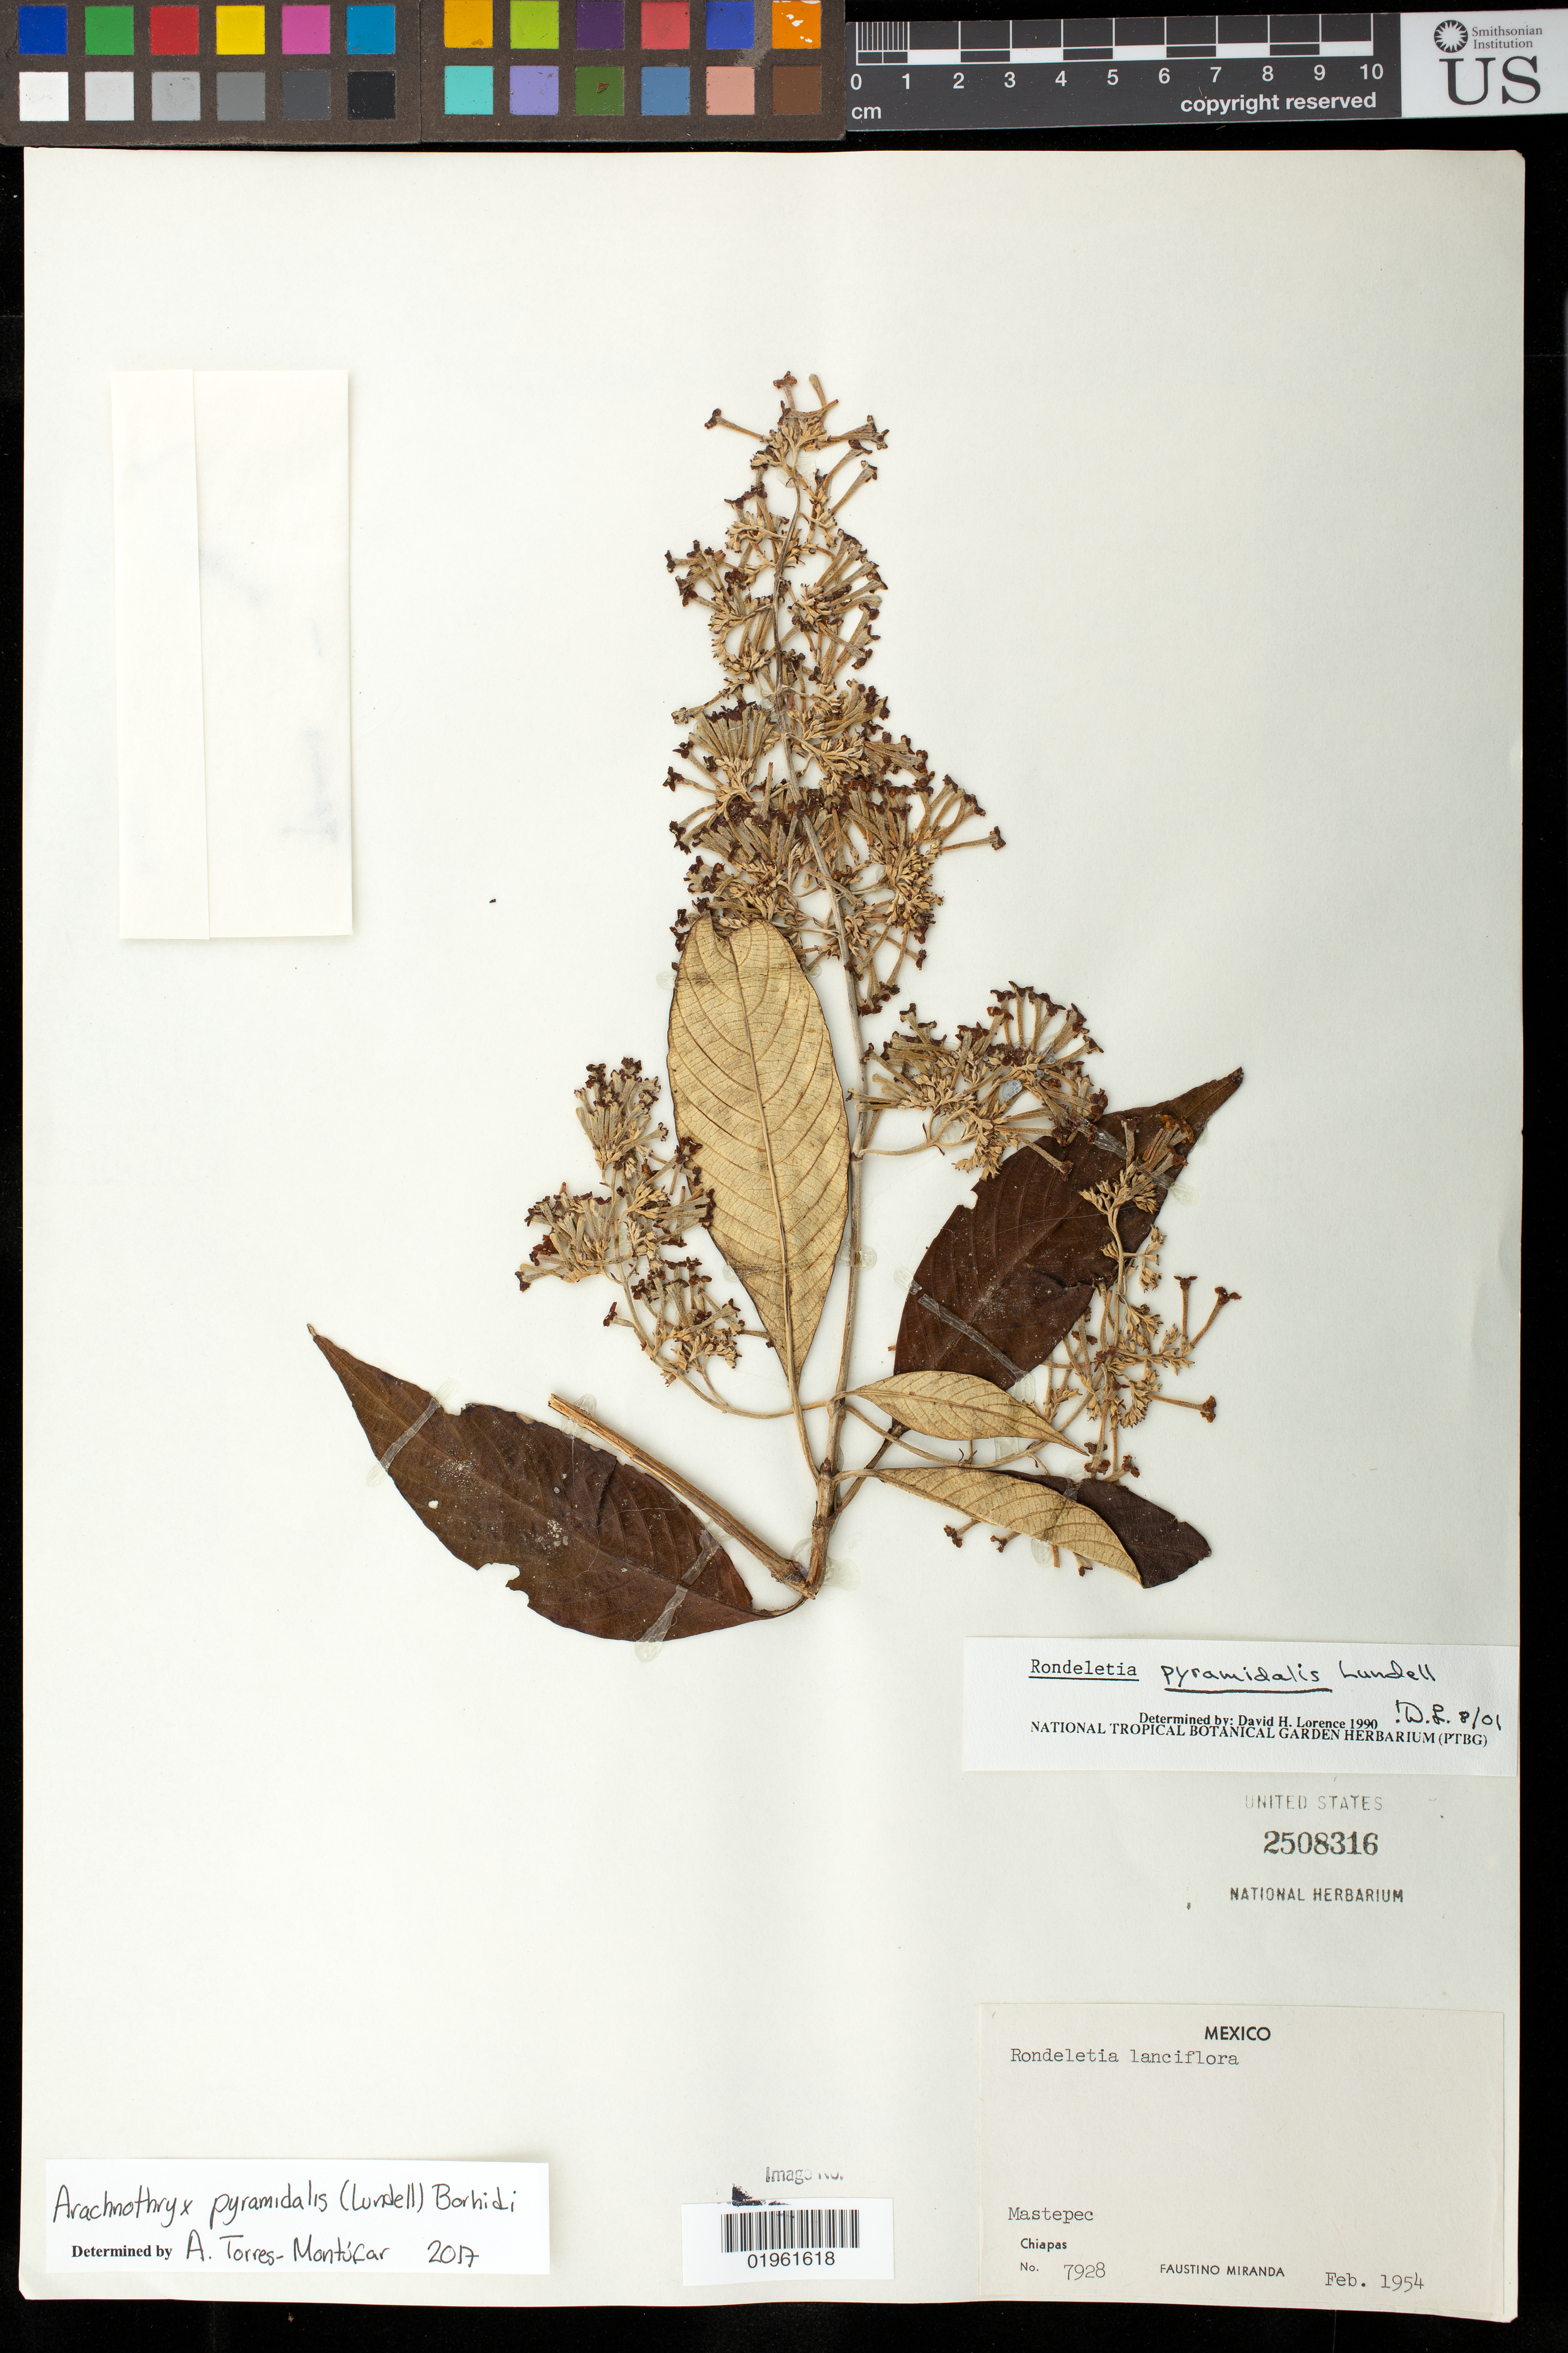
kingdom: Plantae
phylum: Tracheophyta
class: Magnoliopsida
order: Gentianales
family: Rubiaceae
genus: Arachnothryx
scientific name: Arachnothryx pyramidalis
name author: (Lundell) Borhidi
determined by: Montúfar, Alejandro Torres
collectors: Miranda G., F.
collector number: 7928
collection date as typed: Feb 1954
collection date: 1954-02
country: Mexico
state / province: Chiapas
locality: Mastepec, Chiapas.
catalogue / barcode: US 2508316